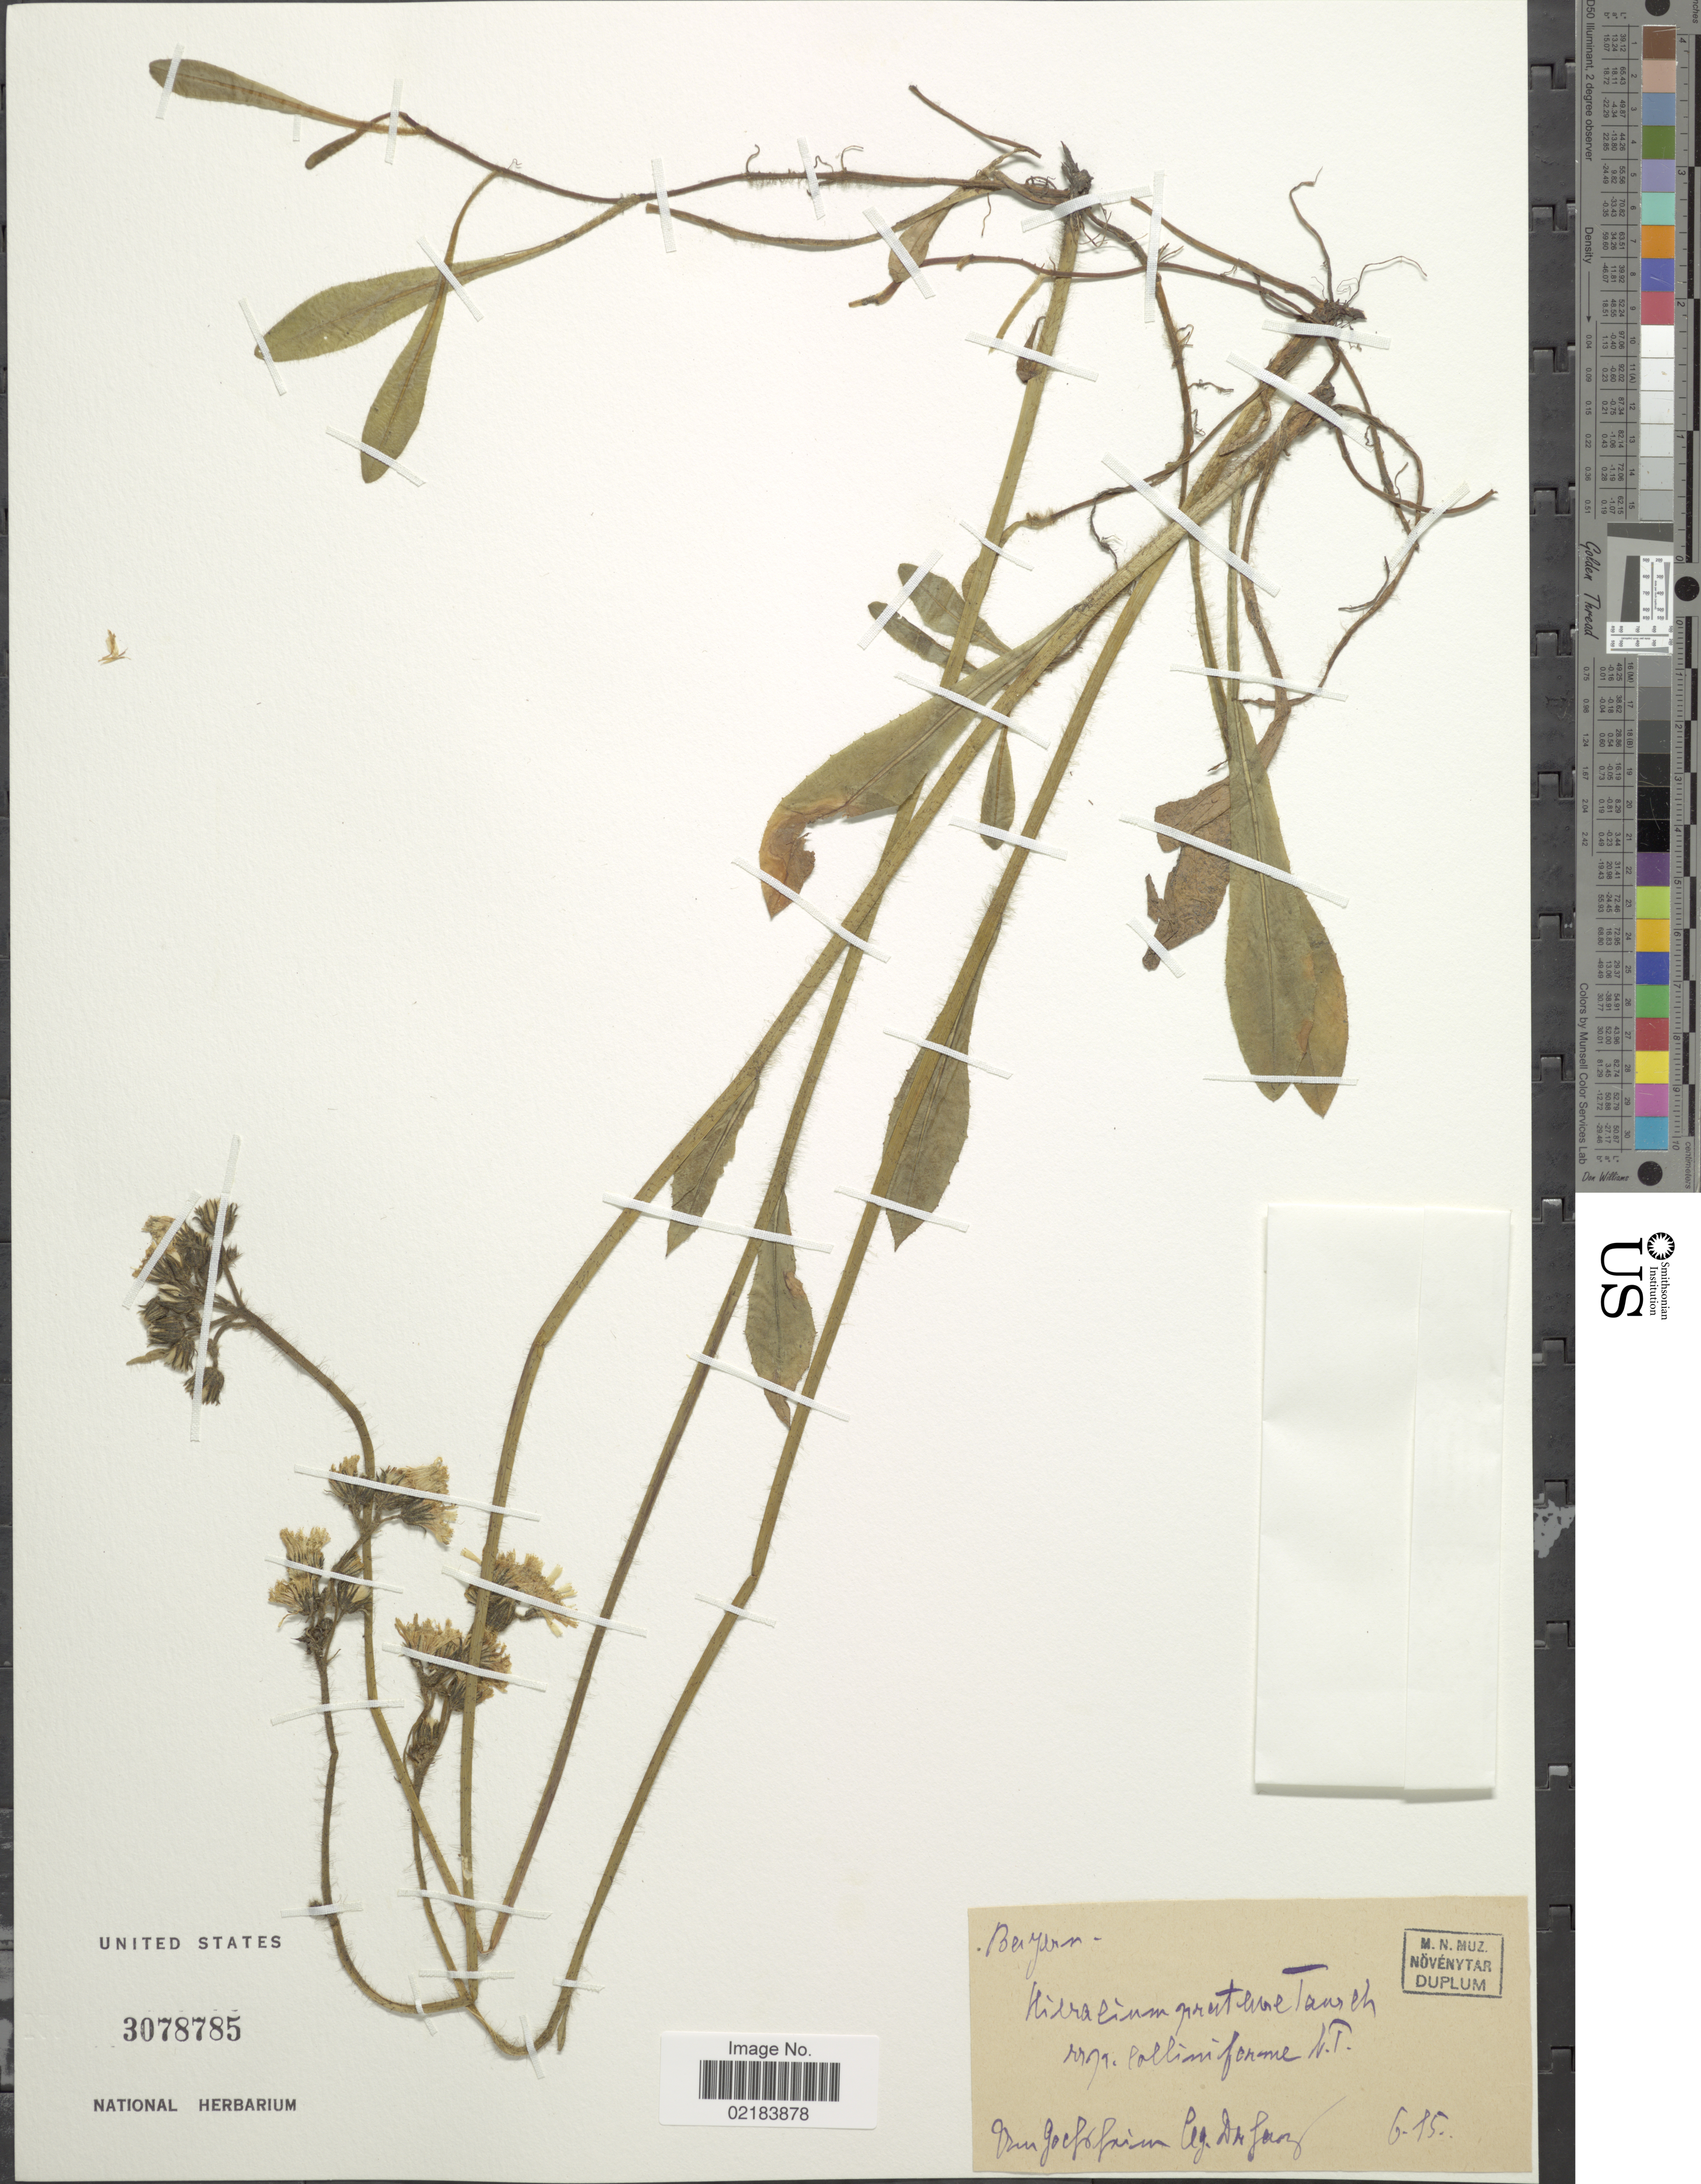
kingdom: Plantae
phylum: Tracheophyta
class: Magnoliopsida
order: Asterales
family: Asteraceae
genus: Pilosella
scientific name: Pilosella caespitosa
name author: (Dumort.) P. D. Sell & C. West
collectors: P. Fanz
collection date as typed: Transcribed d/m/y: /6/15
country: Germany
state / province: Bayern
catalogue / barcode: US 3078785